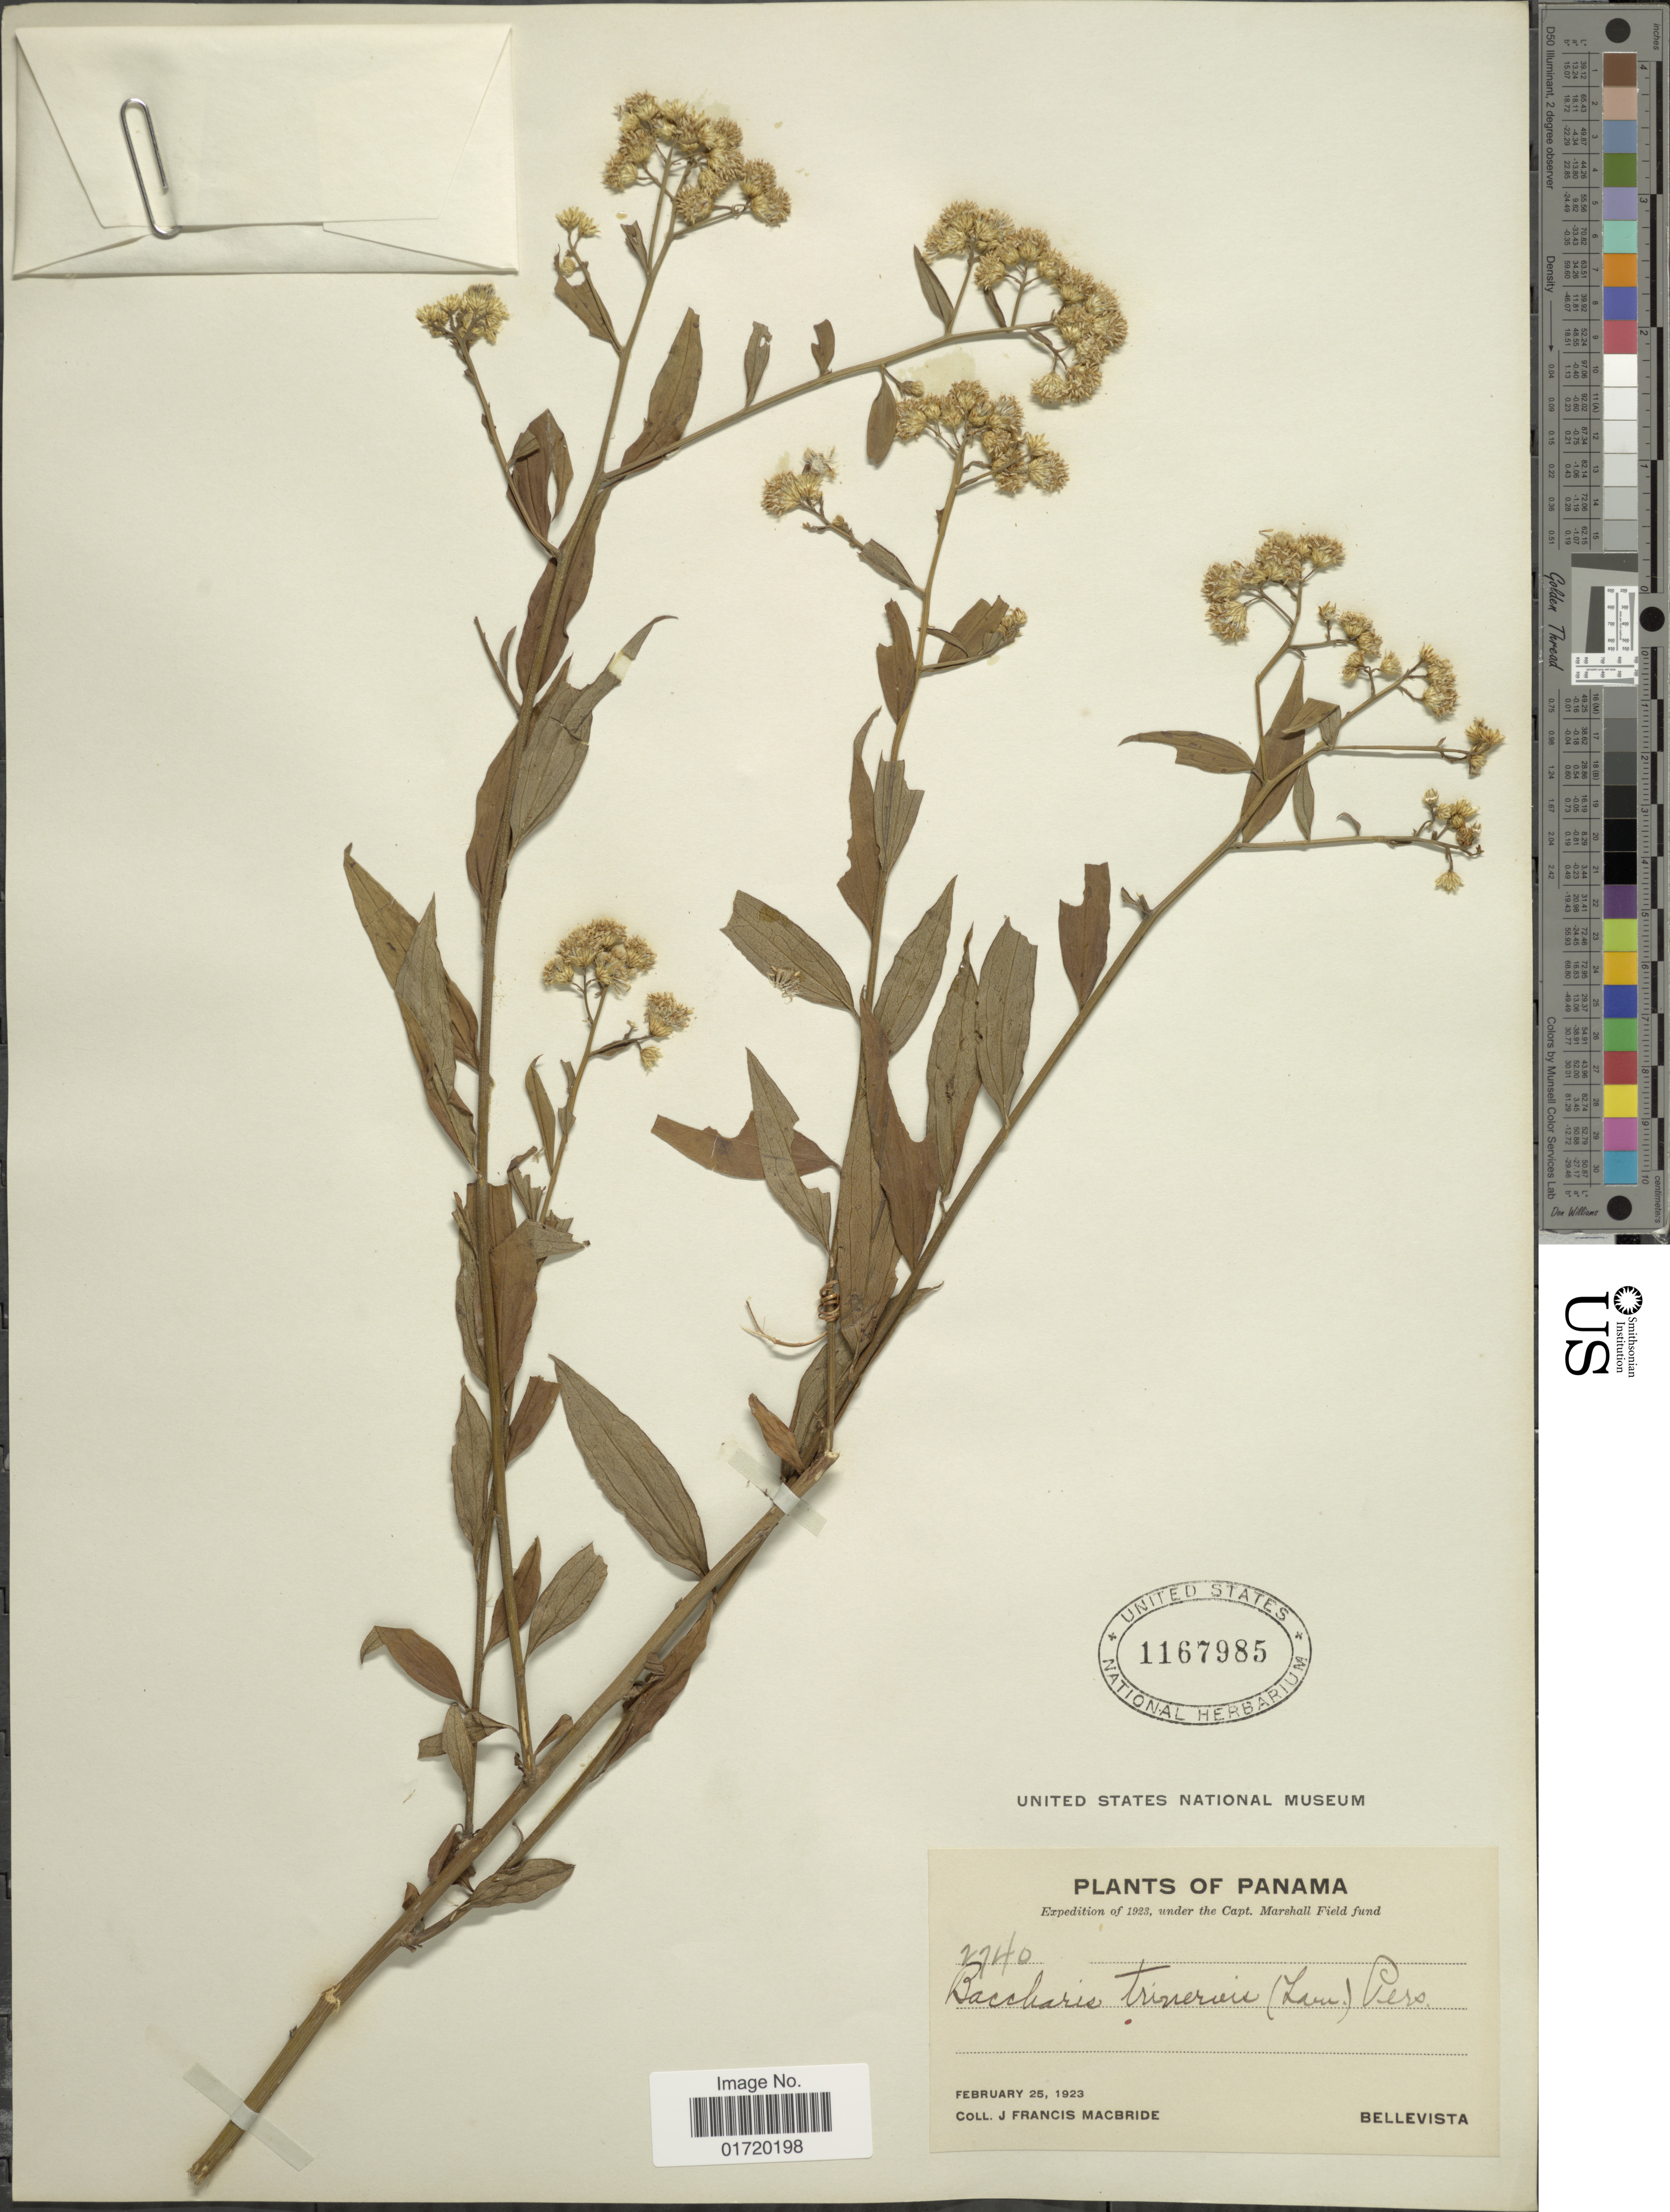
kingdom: Plantae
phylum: Tracheophyta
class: Magnoliopsida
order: Asterales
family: Asteraceae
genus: Baccharis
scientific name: Baccharis trinervis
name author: (Lam.) Pers.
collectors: J. F. Macbride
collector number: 2740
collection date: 1923-02-25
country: Panama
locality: Bellevista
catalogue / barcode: US 1167985